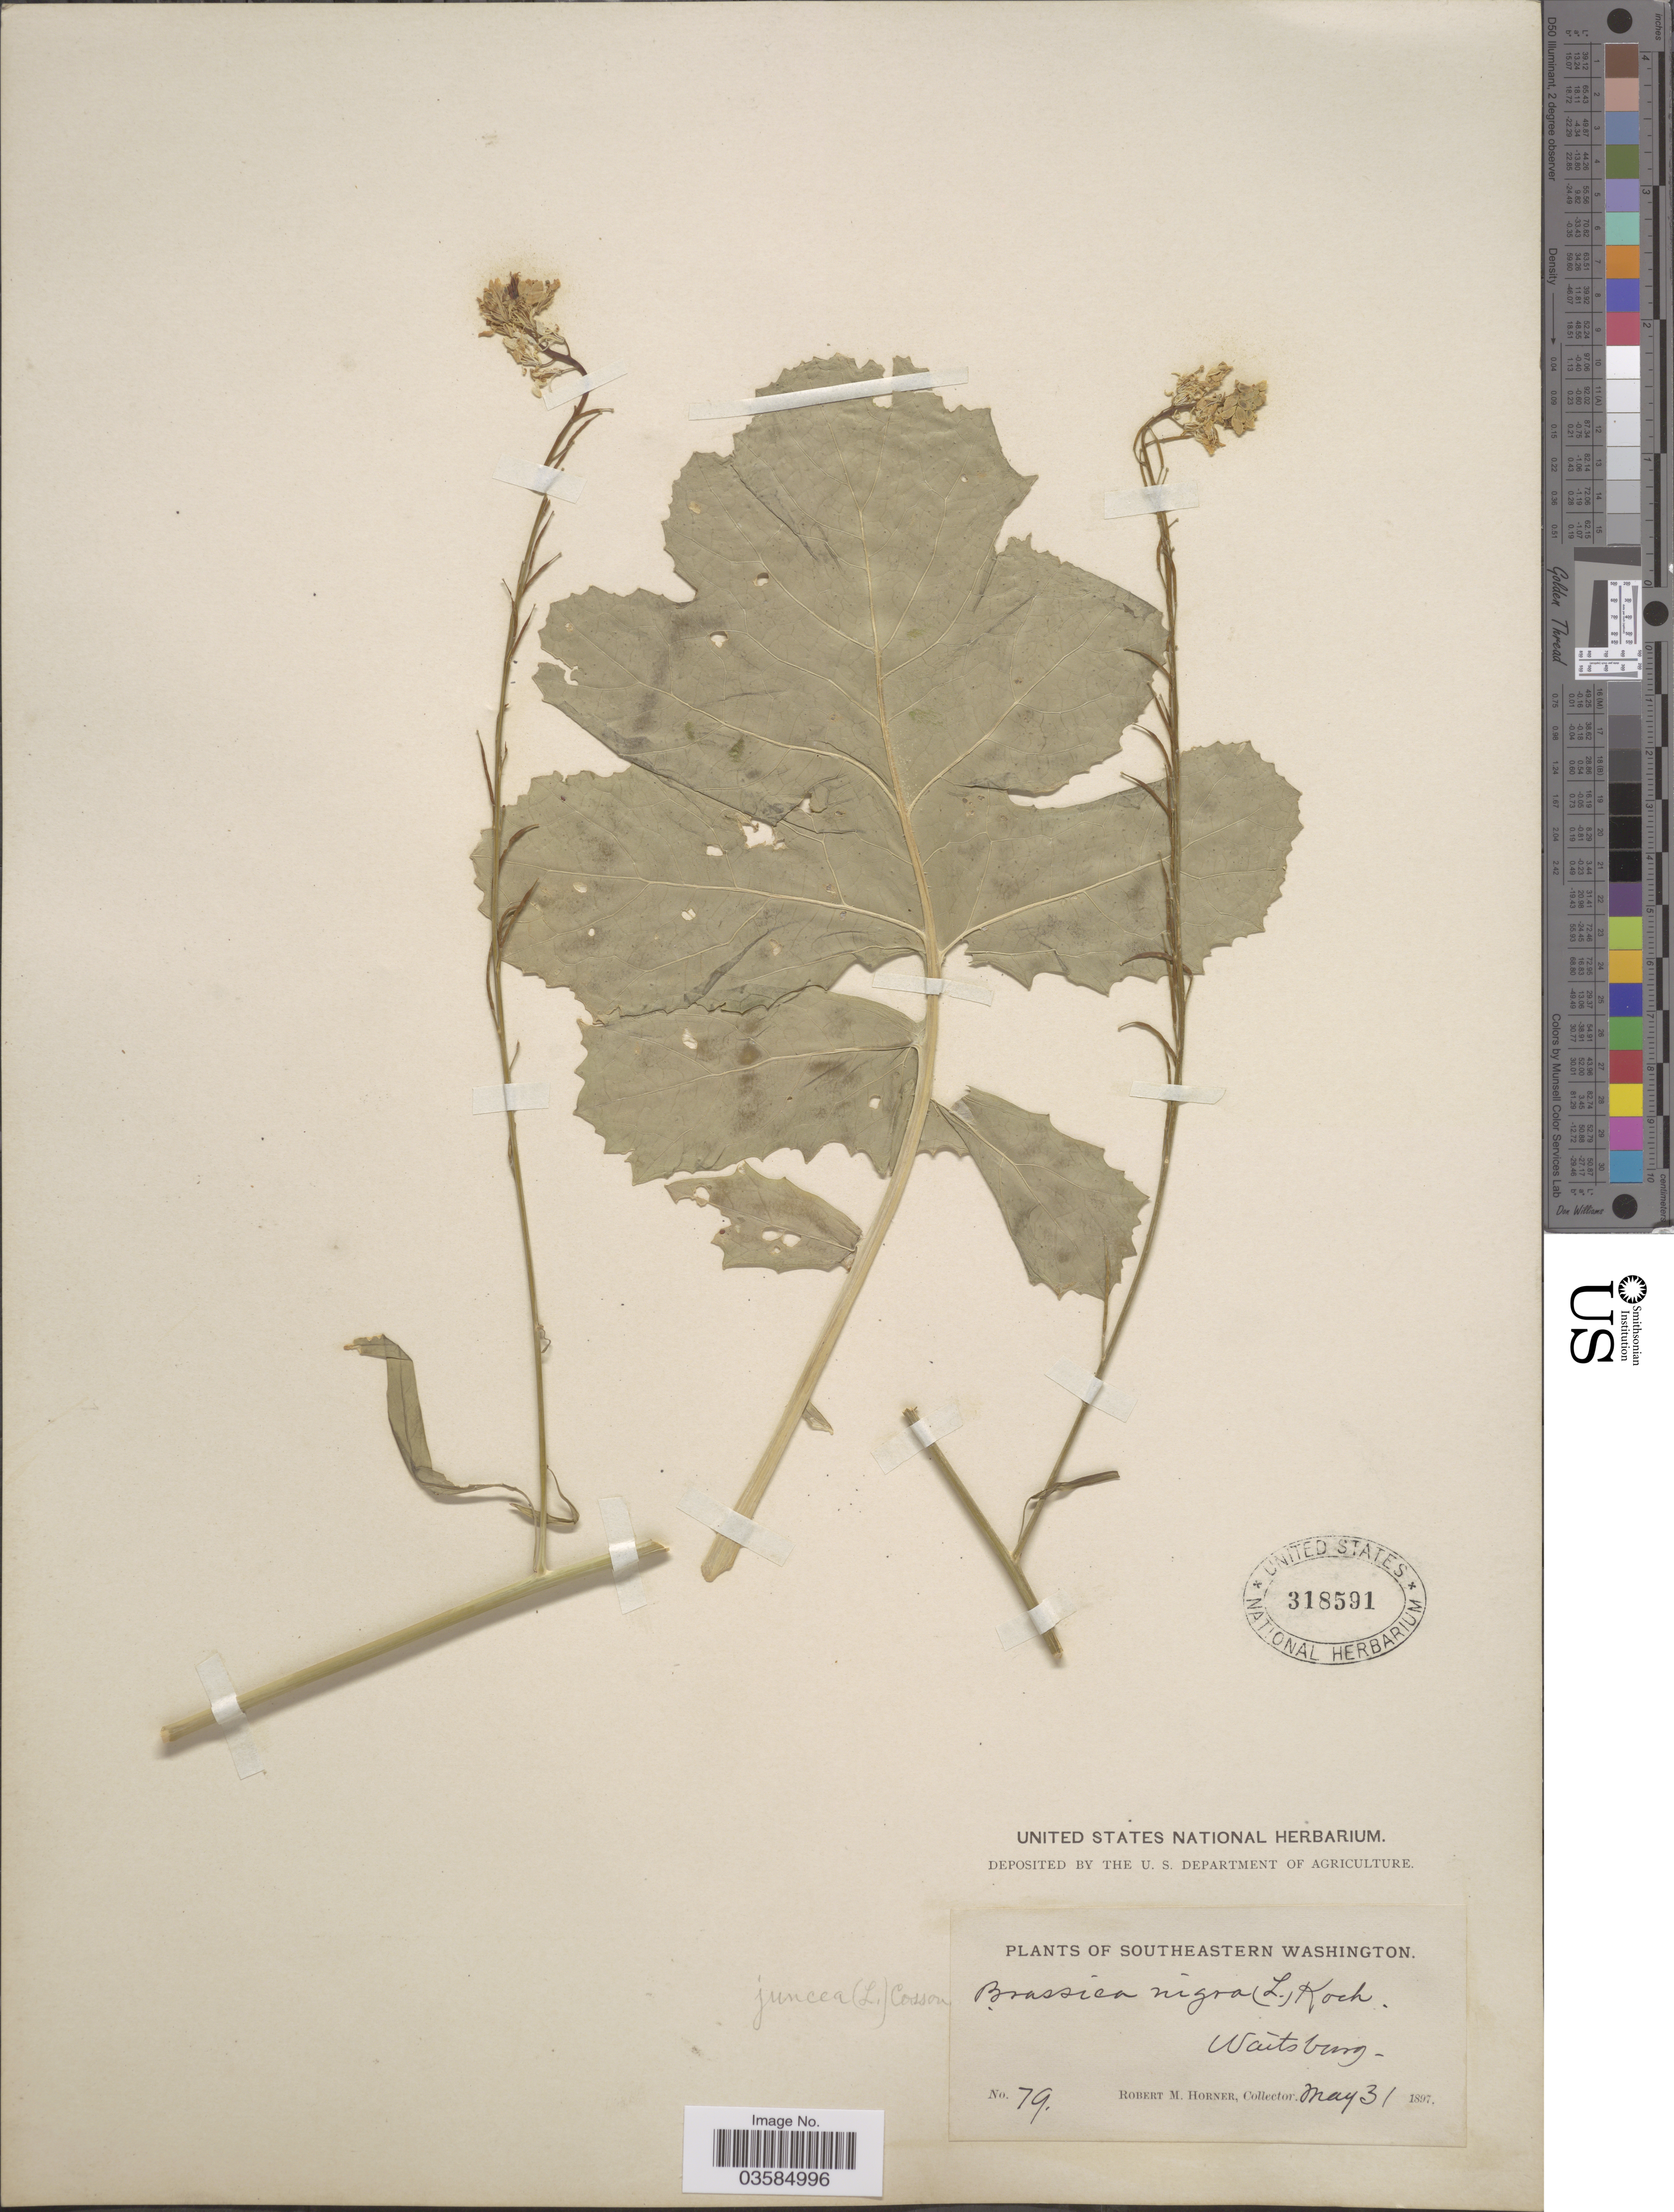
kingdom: Plantae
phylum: Tracheophyta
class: Magnoliopsida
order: Brassicales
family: Brassicaceae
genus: Brassica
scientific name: Brassica juncea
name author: (L.) Czern.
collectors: R. Horner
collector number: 79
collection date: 1897-05-31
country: United States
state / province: Washington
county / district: Walla Walla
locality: Southeastern Washington. Waitsburg.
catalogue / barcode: US 318591